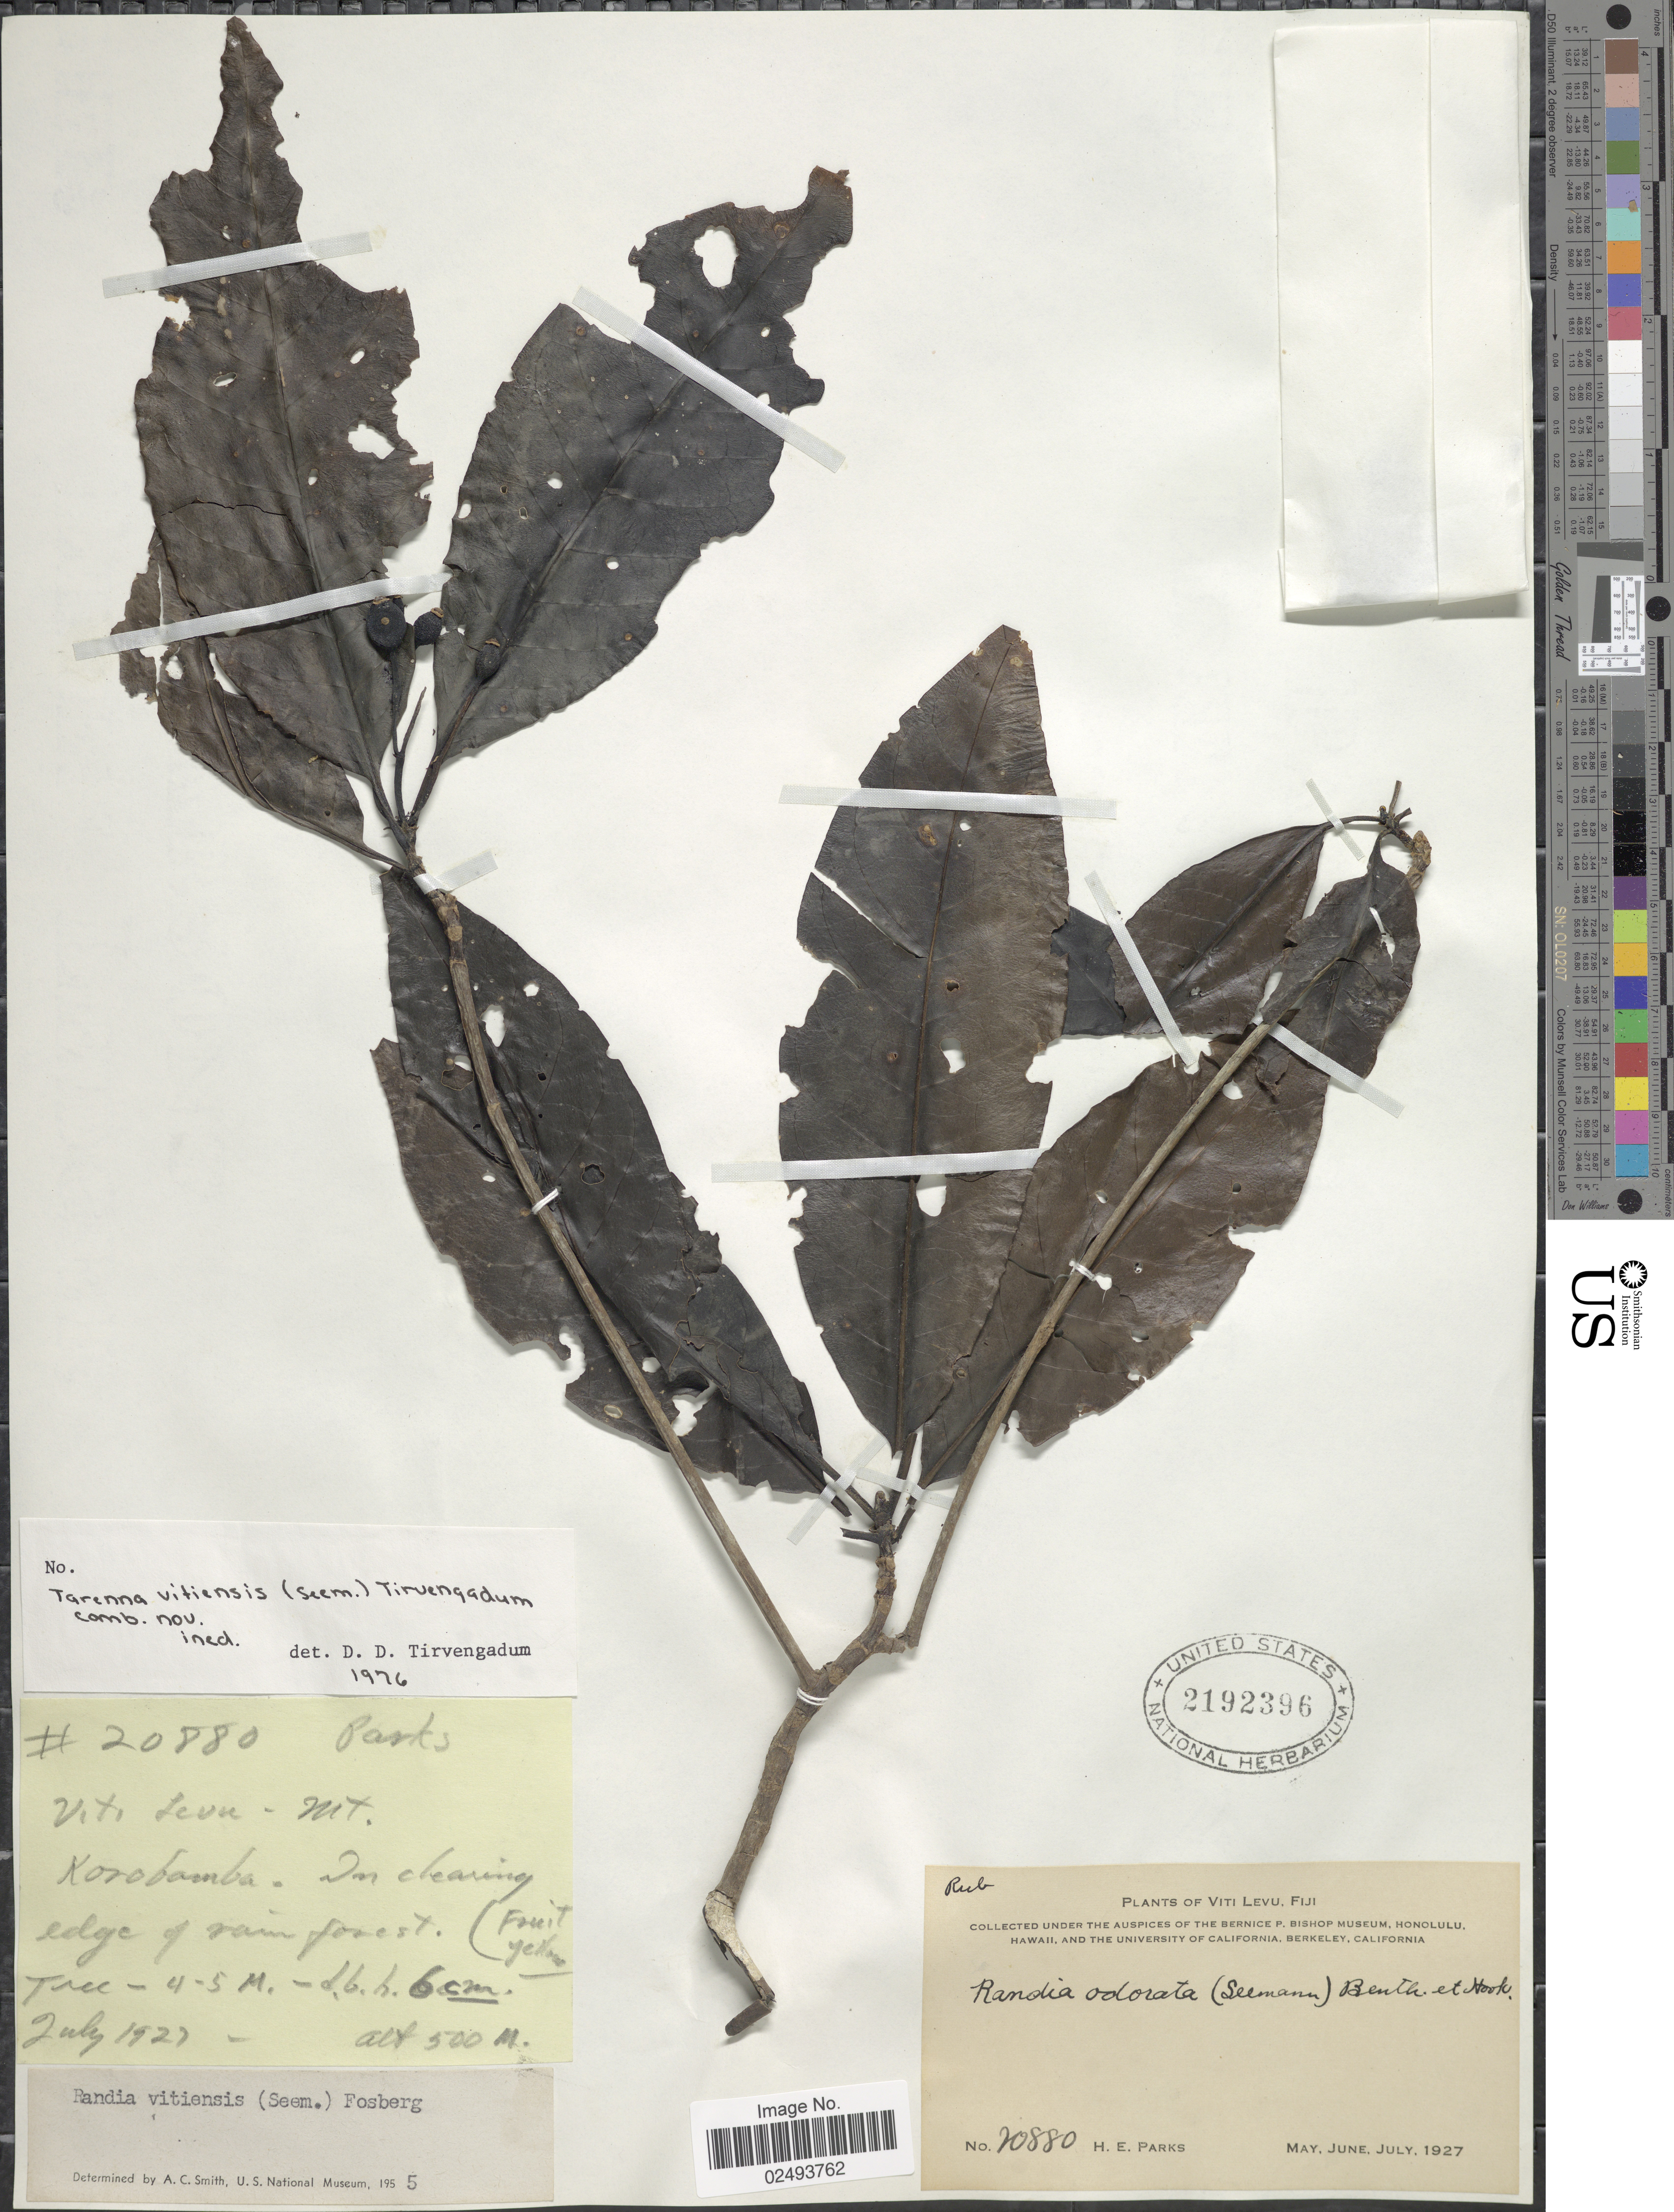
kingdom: Plantae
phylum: Tracheophyta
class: Magnoliopsida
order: Gentianales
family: Rubiaceae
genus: Tarenna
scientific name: Tarenna vitiensis (Seem.) Tirveng. comb. nov. ined.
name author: Craib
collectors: H. E. Parks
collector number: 20880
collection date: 1927-05/1927-07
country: Fiji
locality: Viti Levu, Fiji, Mt. Korobaba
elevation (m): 500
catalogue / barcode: US 2192396